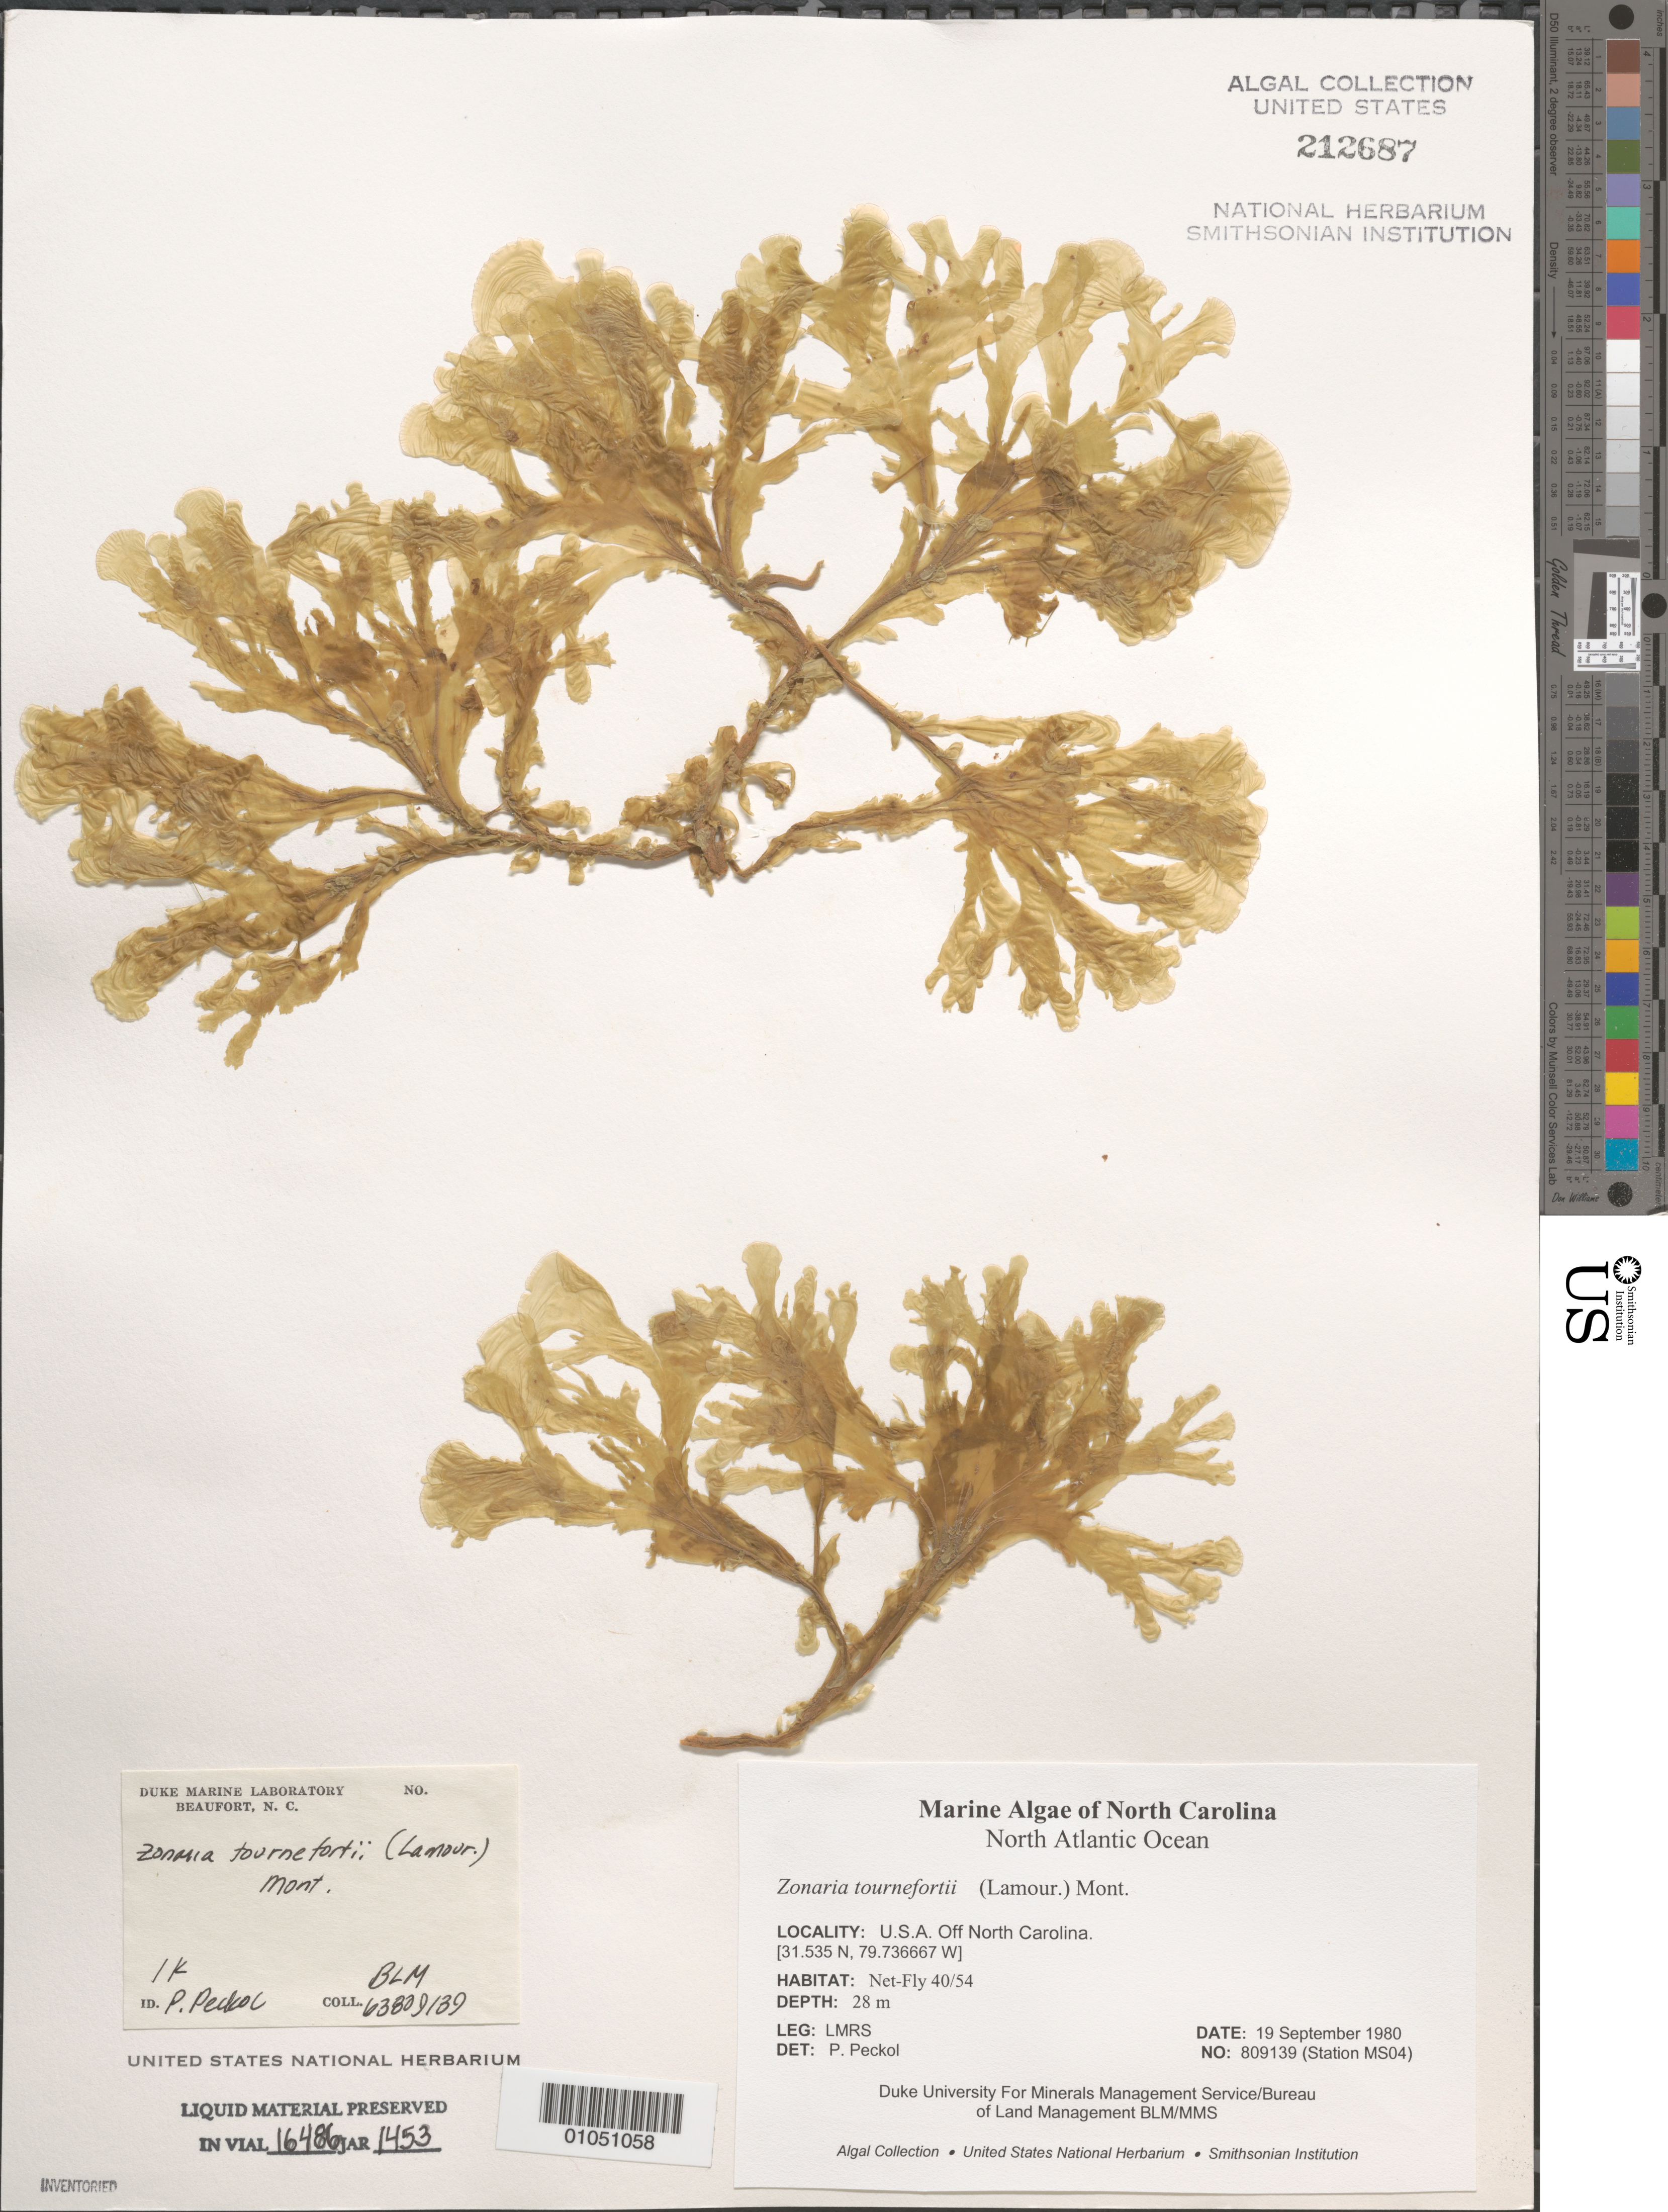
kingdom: Chromista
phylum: Ochrophyta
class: Phaeophyceae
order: Dictyotales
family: Dictyotaceae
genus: Zonaria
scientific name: Zonaria tournefortii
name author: (J.V.Lamouroux) Mont.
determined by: Peckol, P.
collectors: LMRS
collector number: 809139 (Station MS04)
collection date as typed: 19 Sep 1980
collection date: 1980-09-19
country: United States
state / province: North Carolina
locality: North Atlantic Ocean off North Carolina coast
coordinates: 31.535 N, 79.736667 W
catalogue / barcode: US 212687